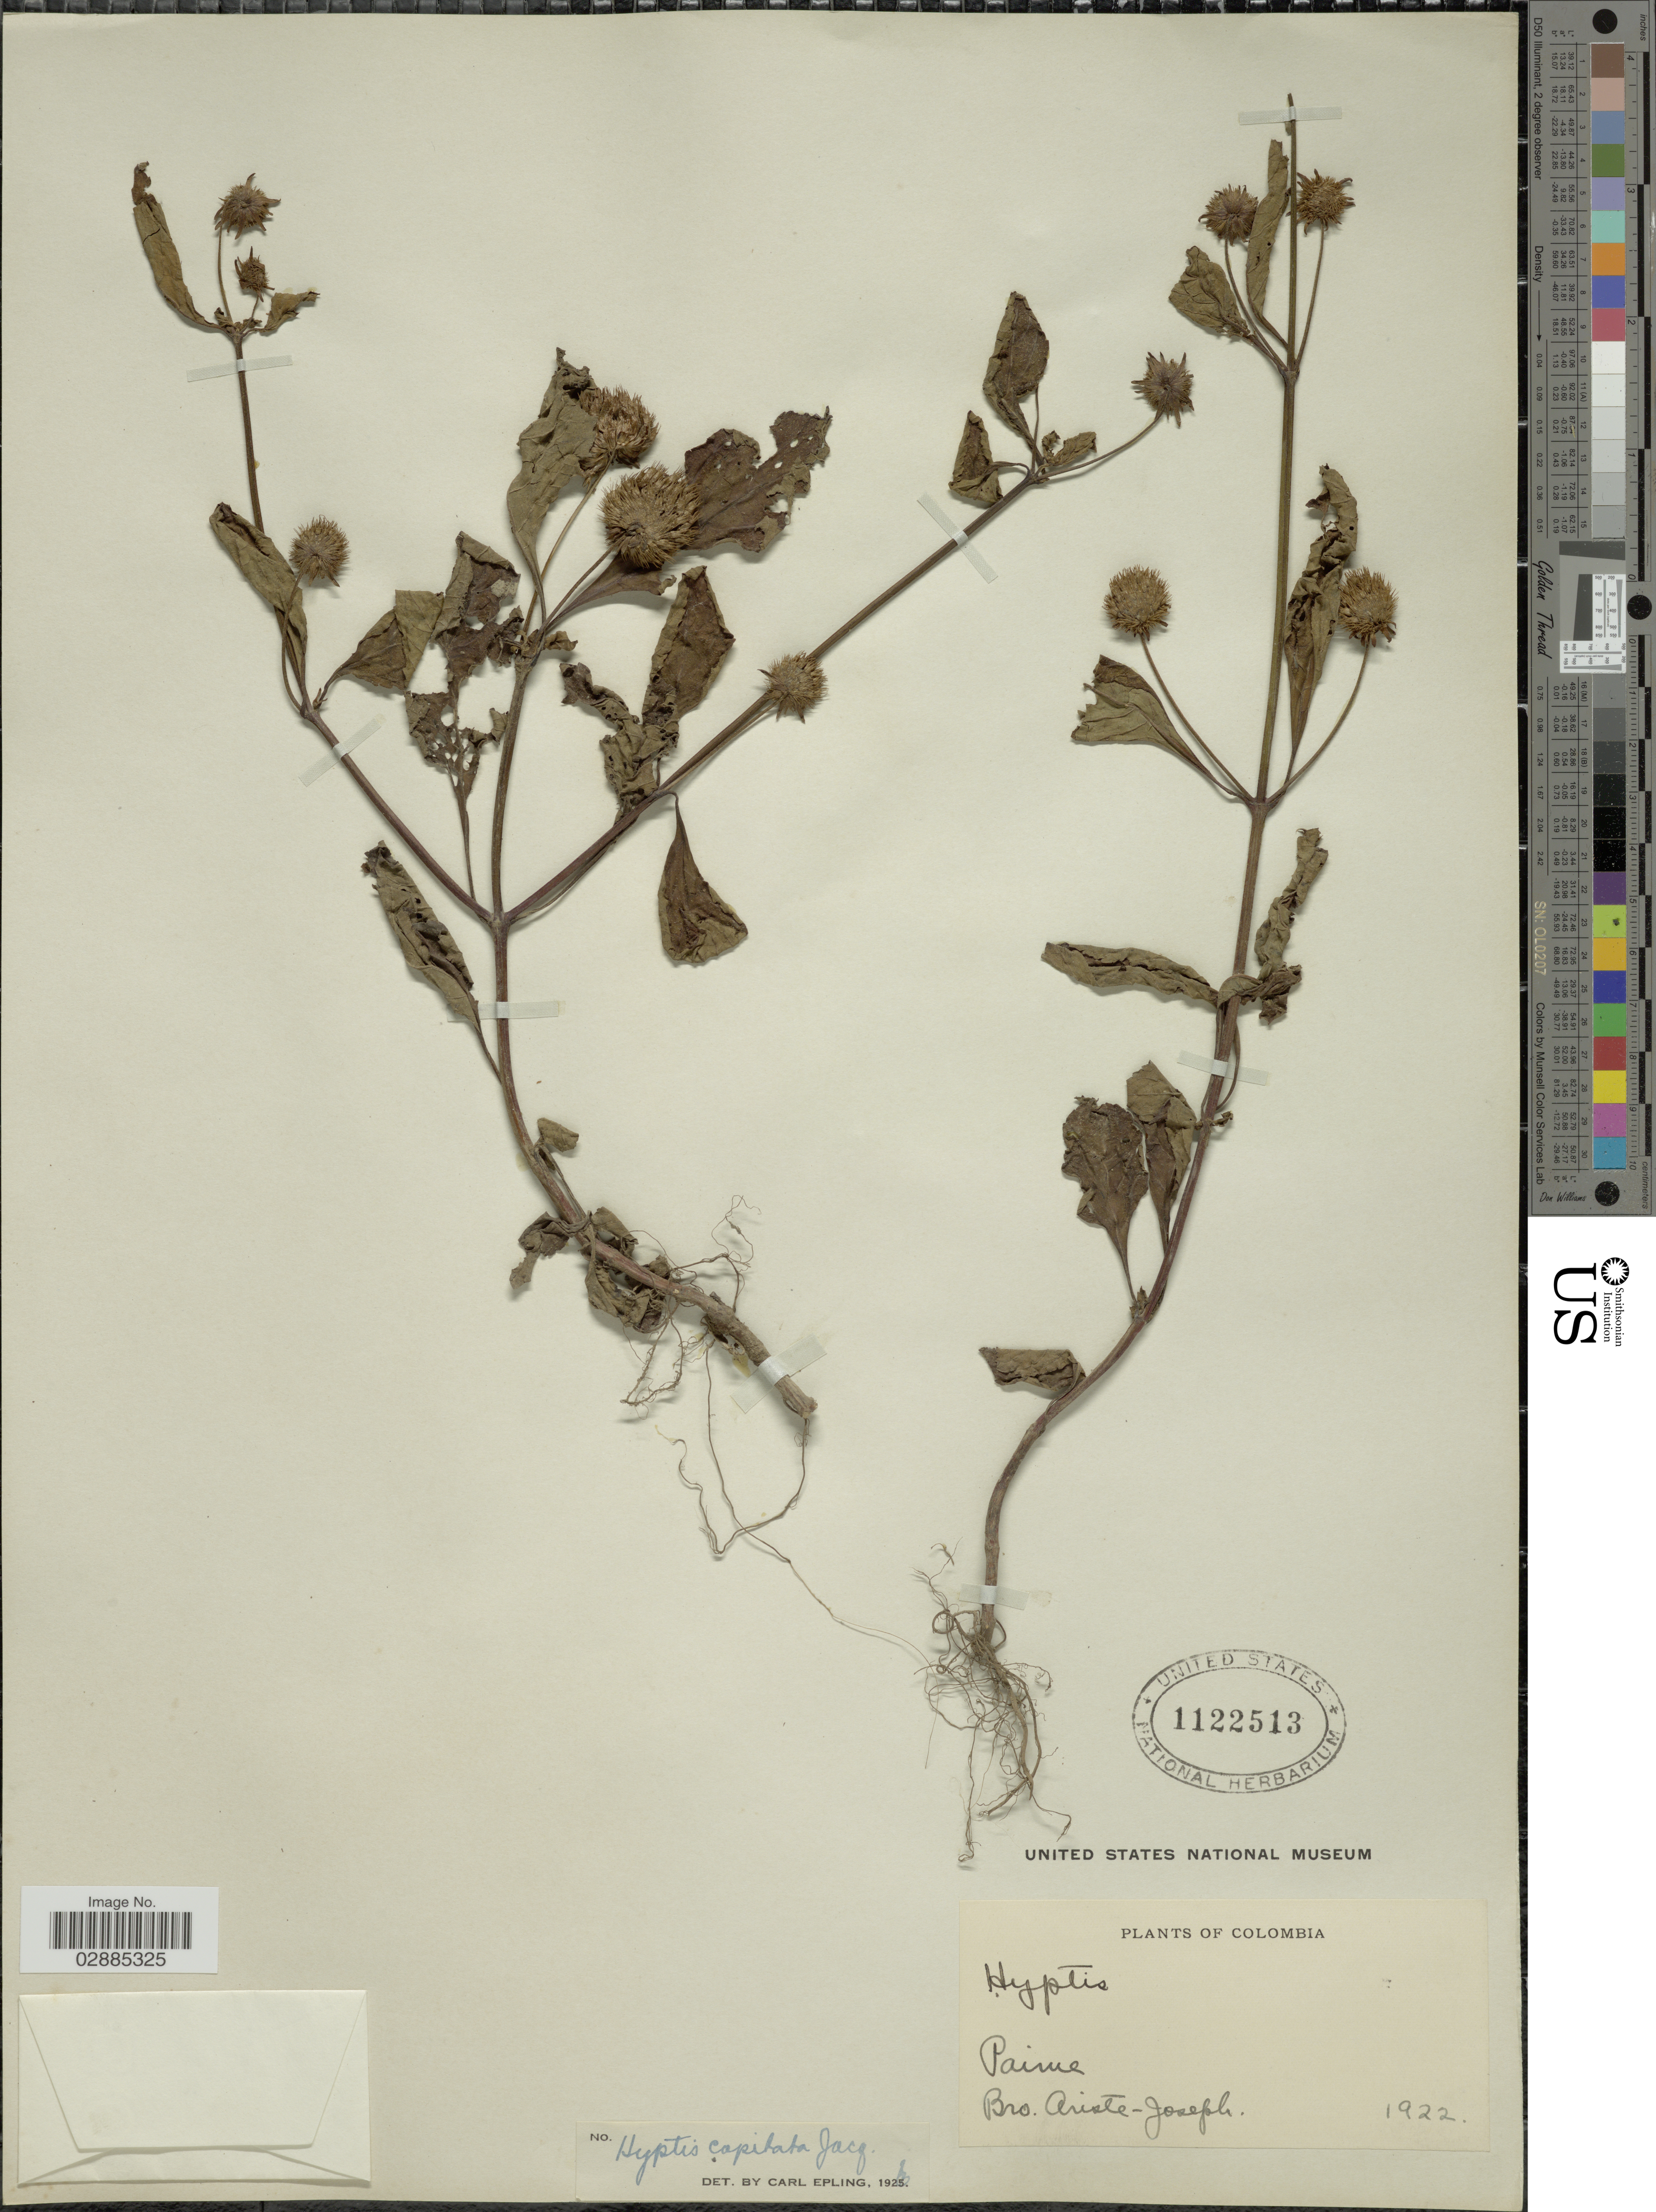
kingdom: Plantae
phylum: Tracheophyta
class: Magnoliopsida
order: Lamiales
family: Lamiaceae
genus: Hyptis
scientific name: Hyptis capitata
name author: Jacq.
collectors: Bro. Ariste-Joseph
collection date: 1922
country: Colombia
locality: Paime.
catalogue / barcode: US 1122513